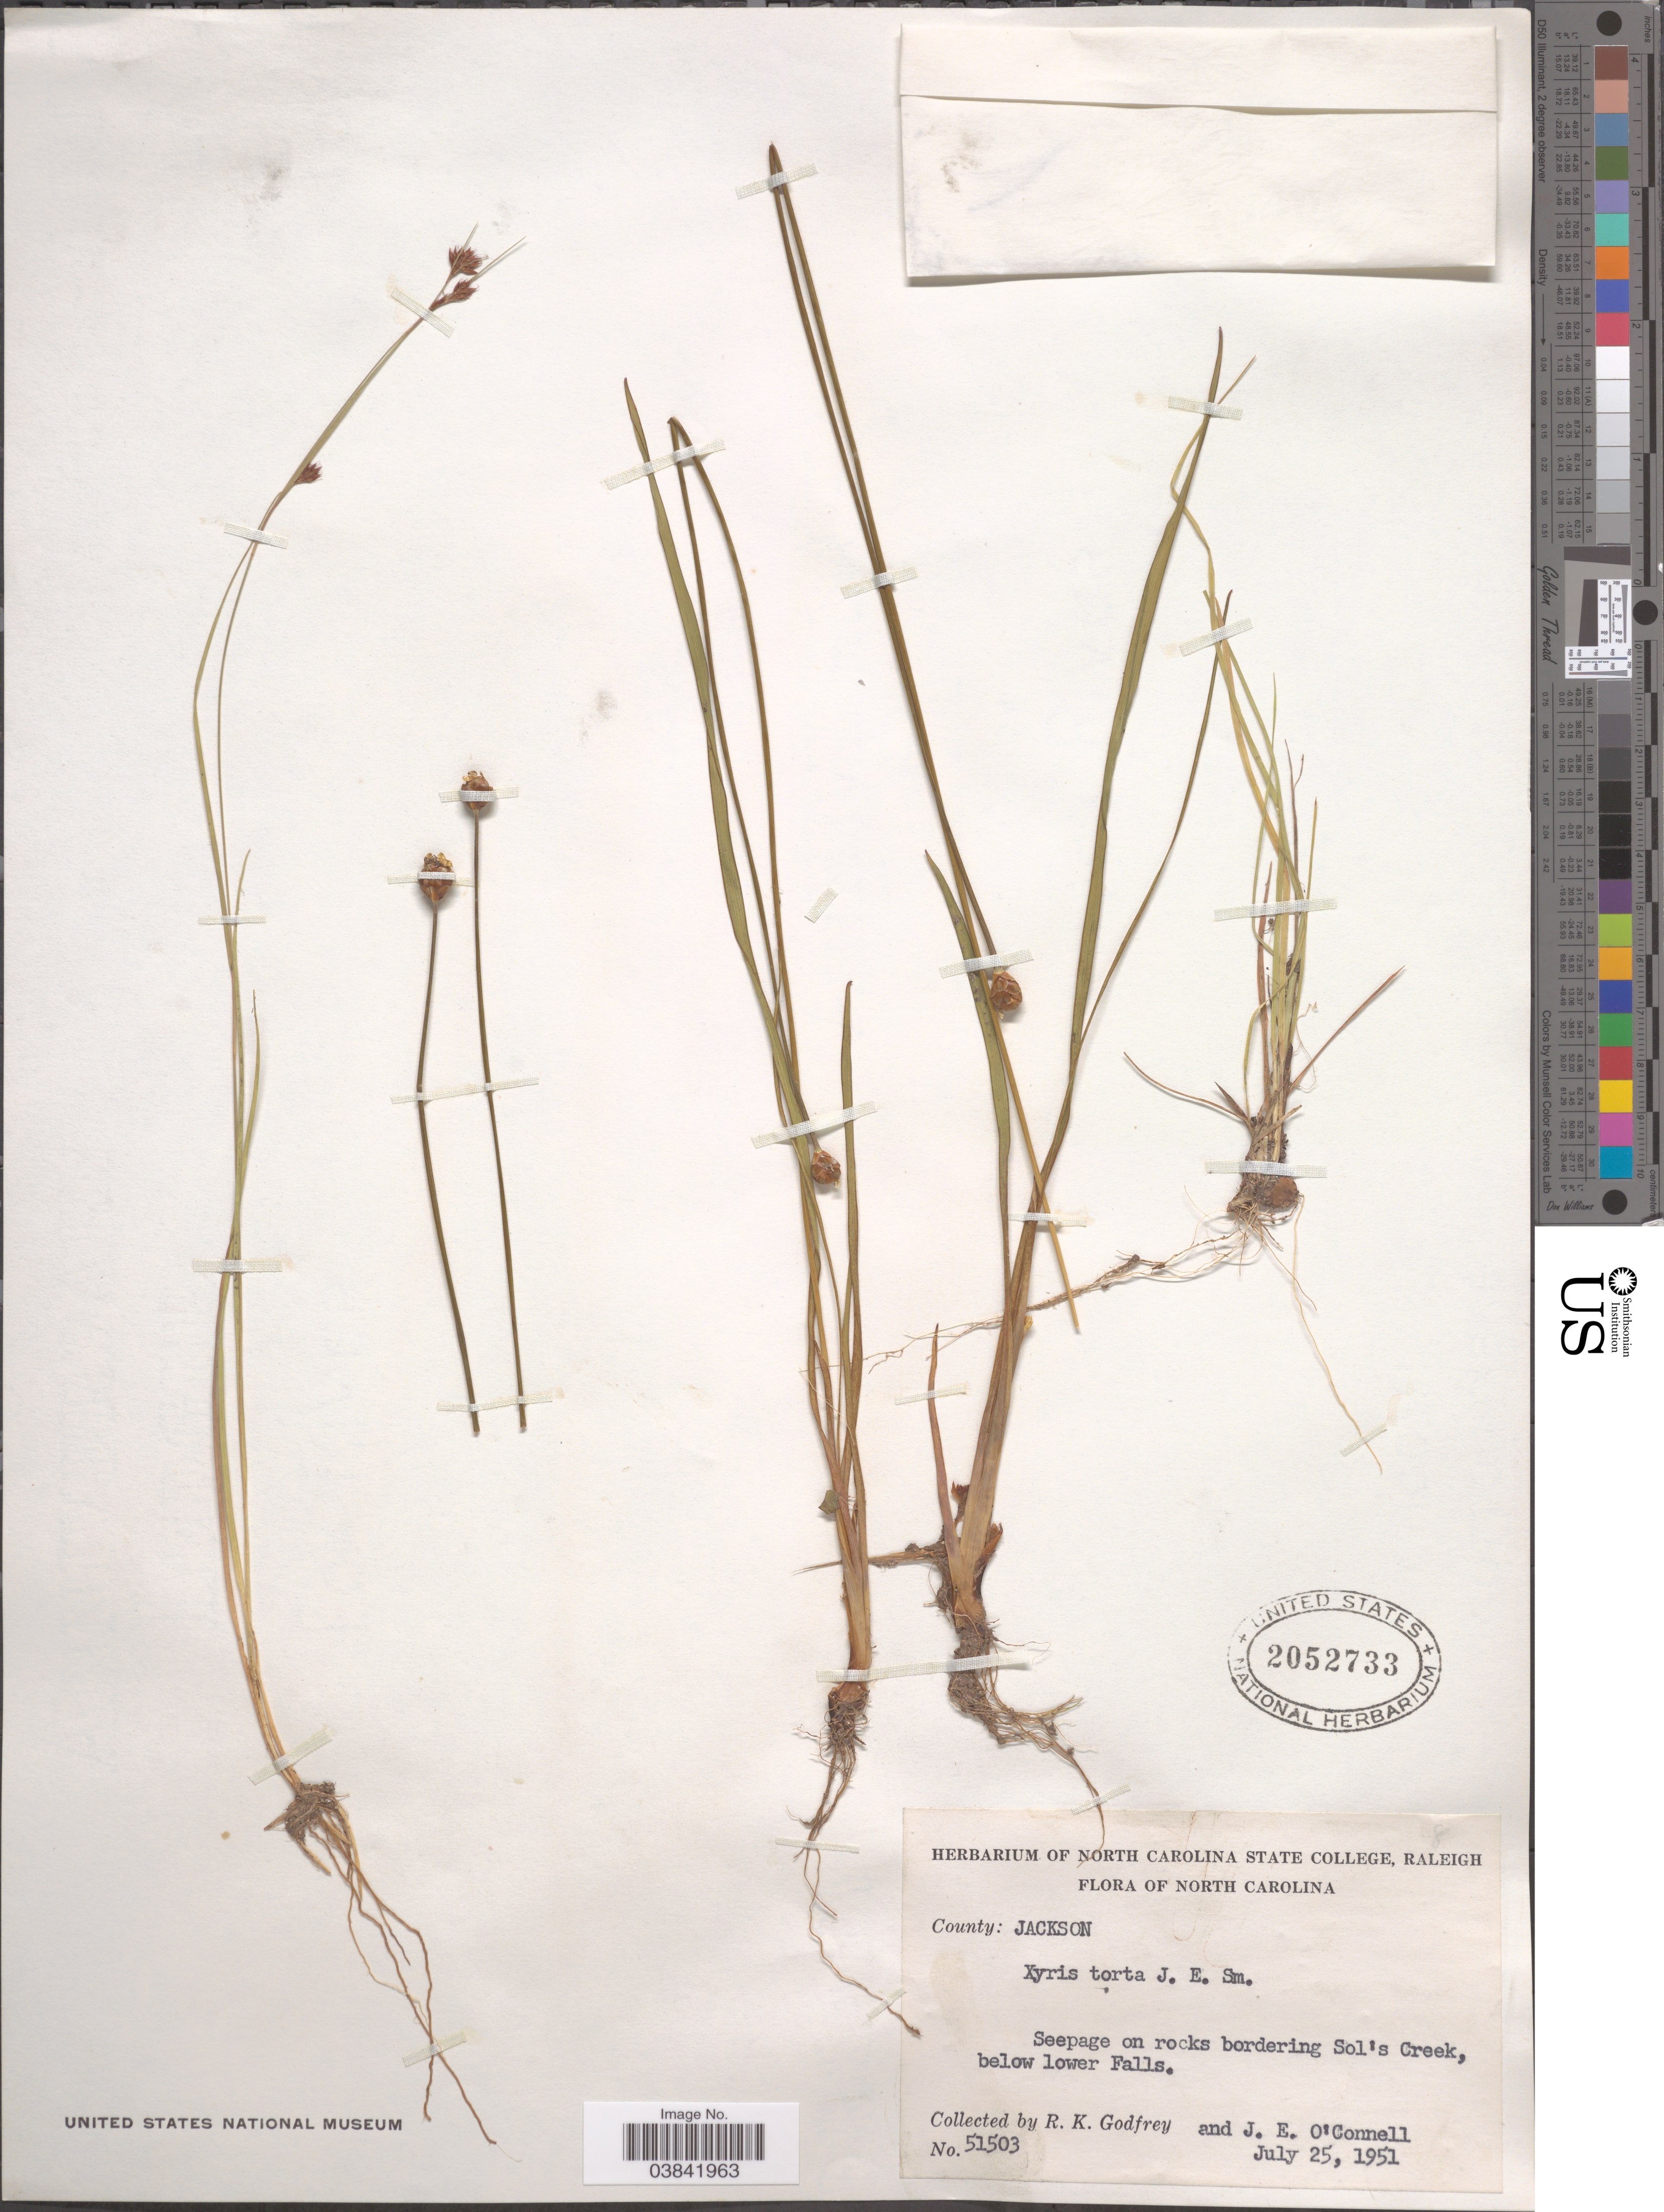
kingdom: Plantae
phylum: Tracheophyta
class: Liliopsida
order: Poales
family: Xyridaceae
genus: Xyris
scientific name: Xyris torta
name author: Sm.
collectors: R. K. Godfrey & J. O'Connell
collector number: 51503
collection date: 1951-07-25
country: United States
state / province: North Carolina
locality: County: Jackson. Seepage on rocks bordering Sol's Creek, below lower Falls.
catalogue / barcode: US 2052733